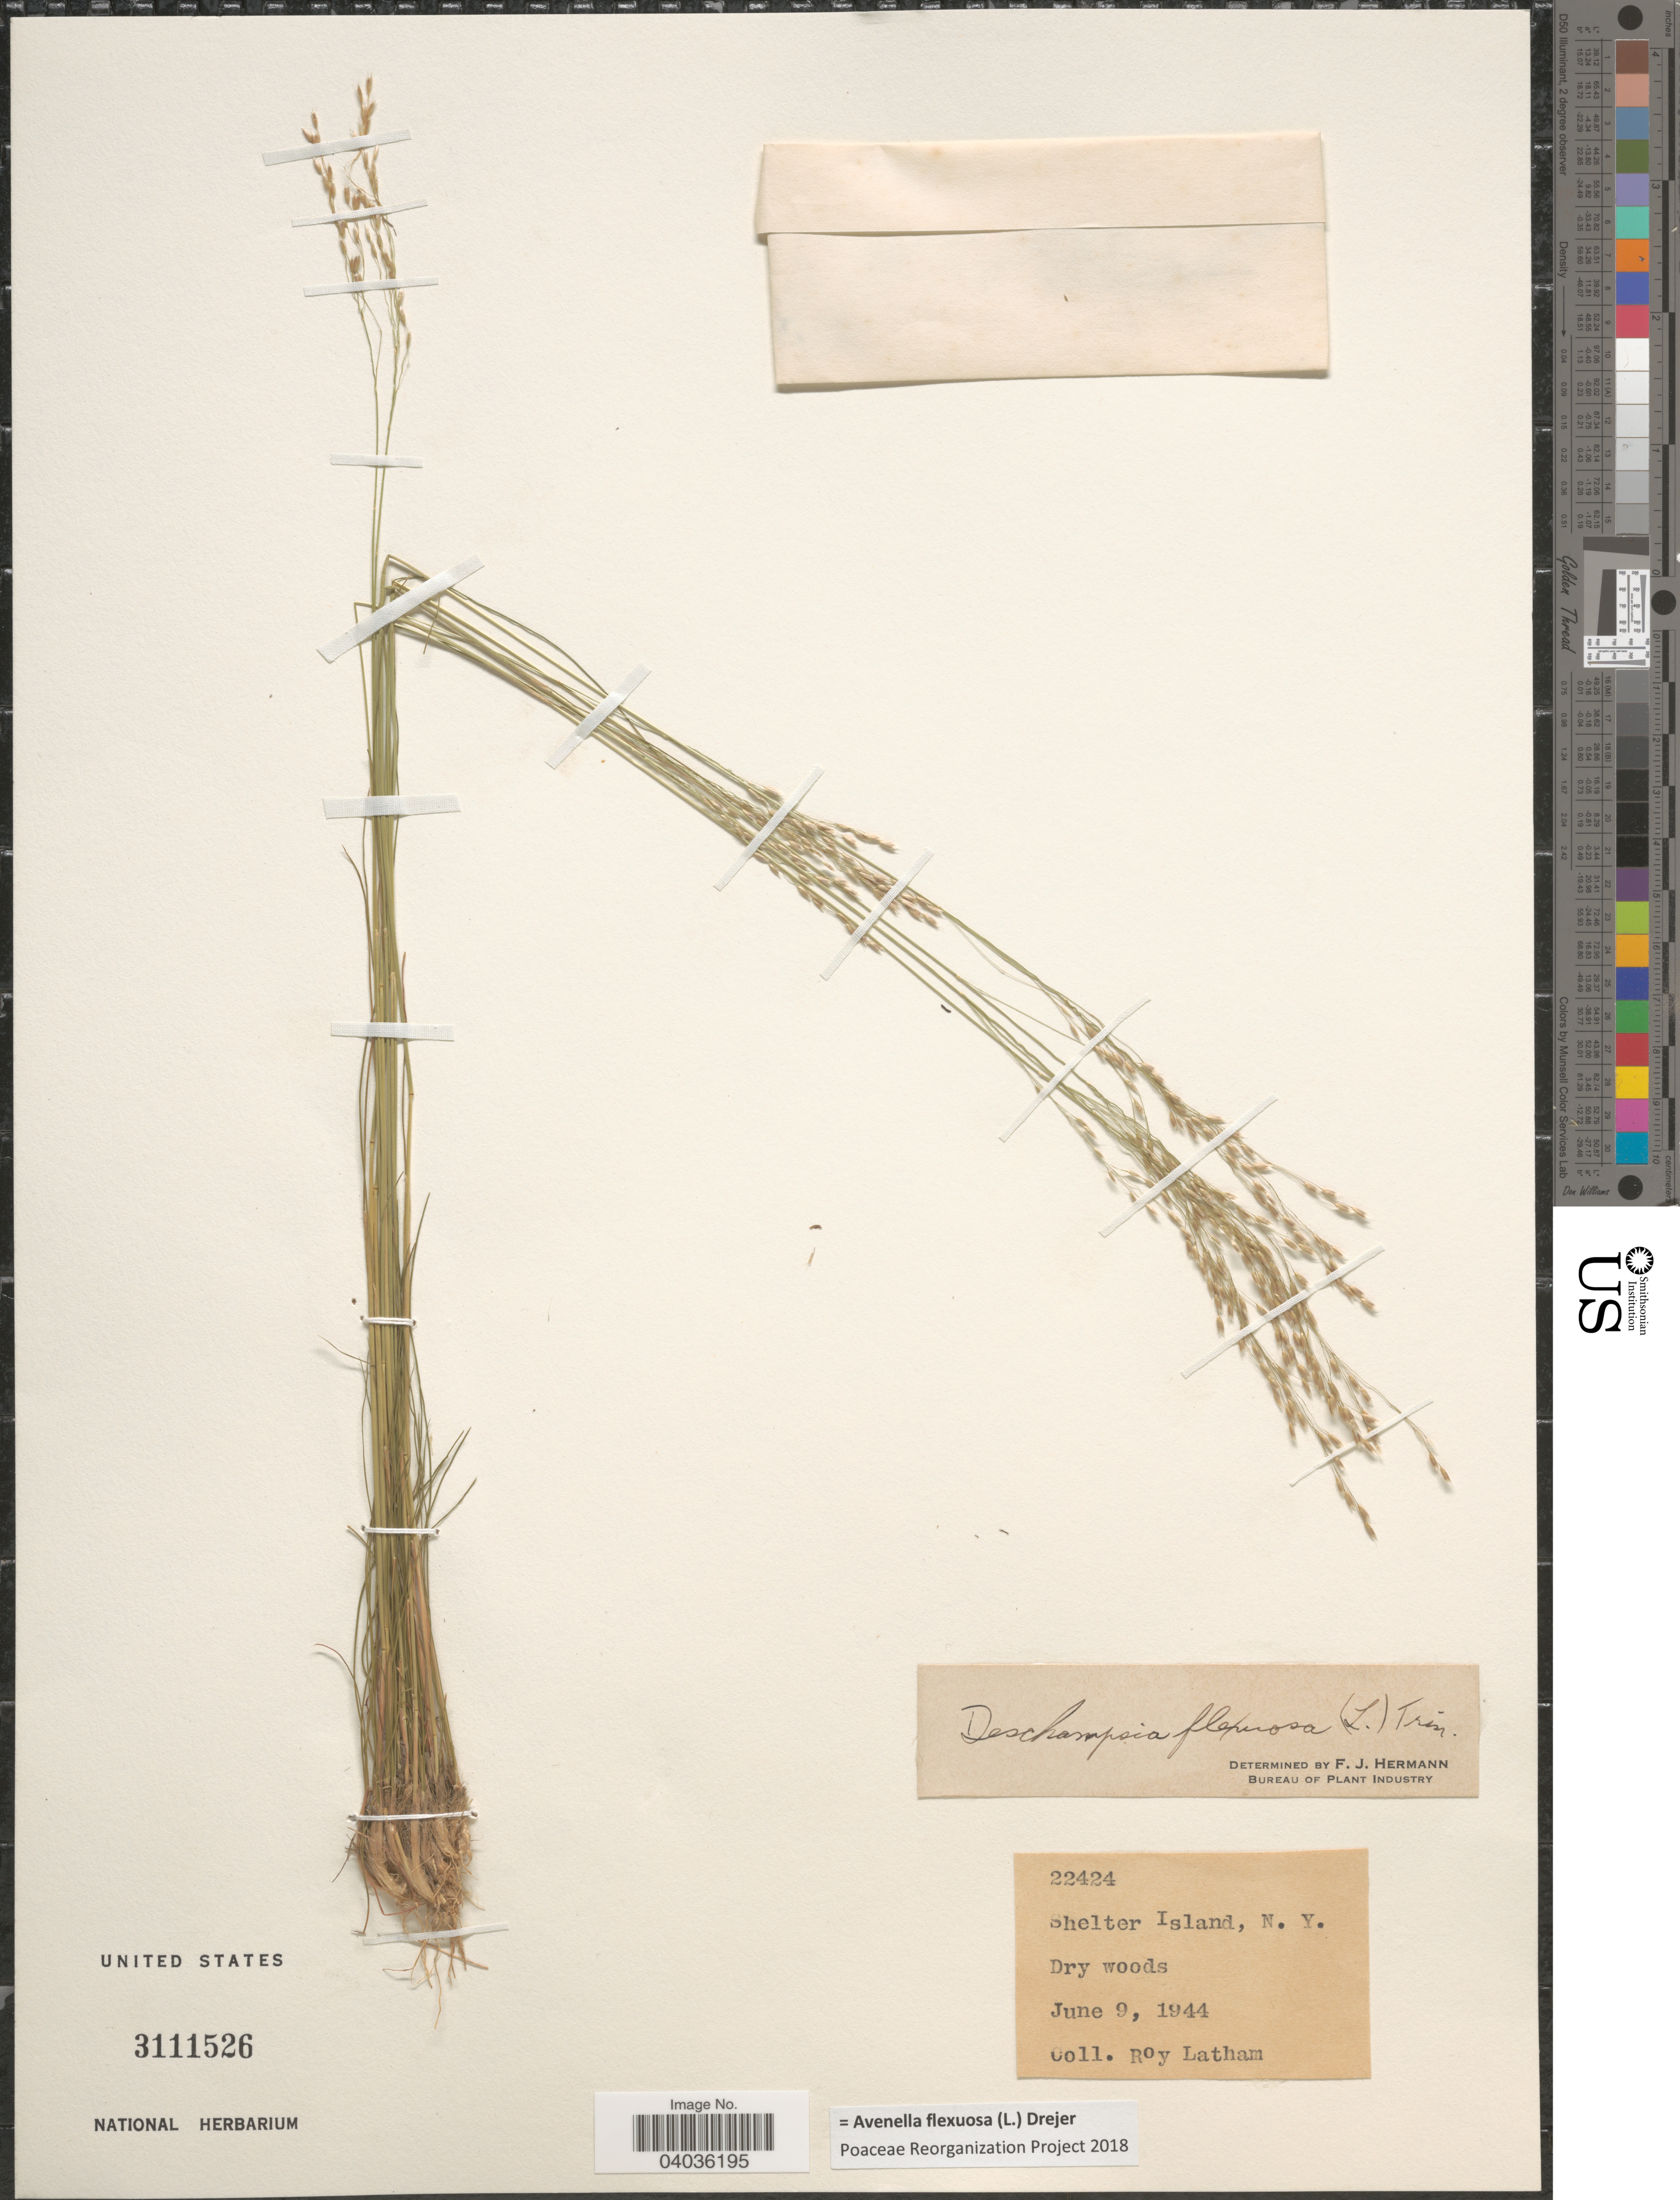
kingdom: Plantae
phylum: Tracheophyta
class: Liliopsida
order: Poales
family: Poaceae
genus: Avenella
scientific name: Avenella flexuosa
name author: (L.) Drejer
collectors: R. Latham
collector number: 22424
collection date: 1944-06-09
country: United States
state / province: New York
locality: Shelter Island.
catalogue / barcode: US 3111526